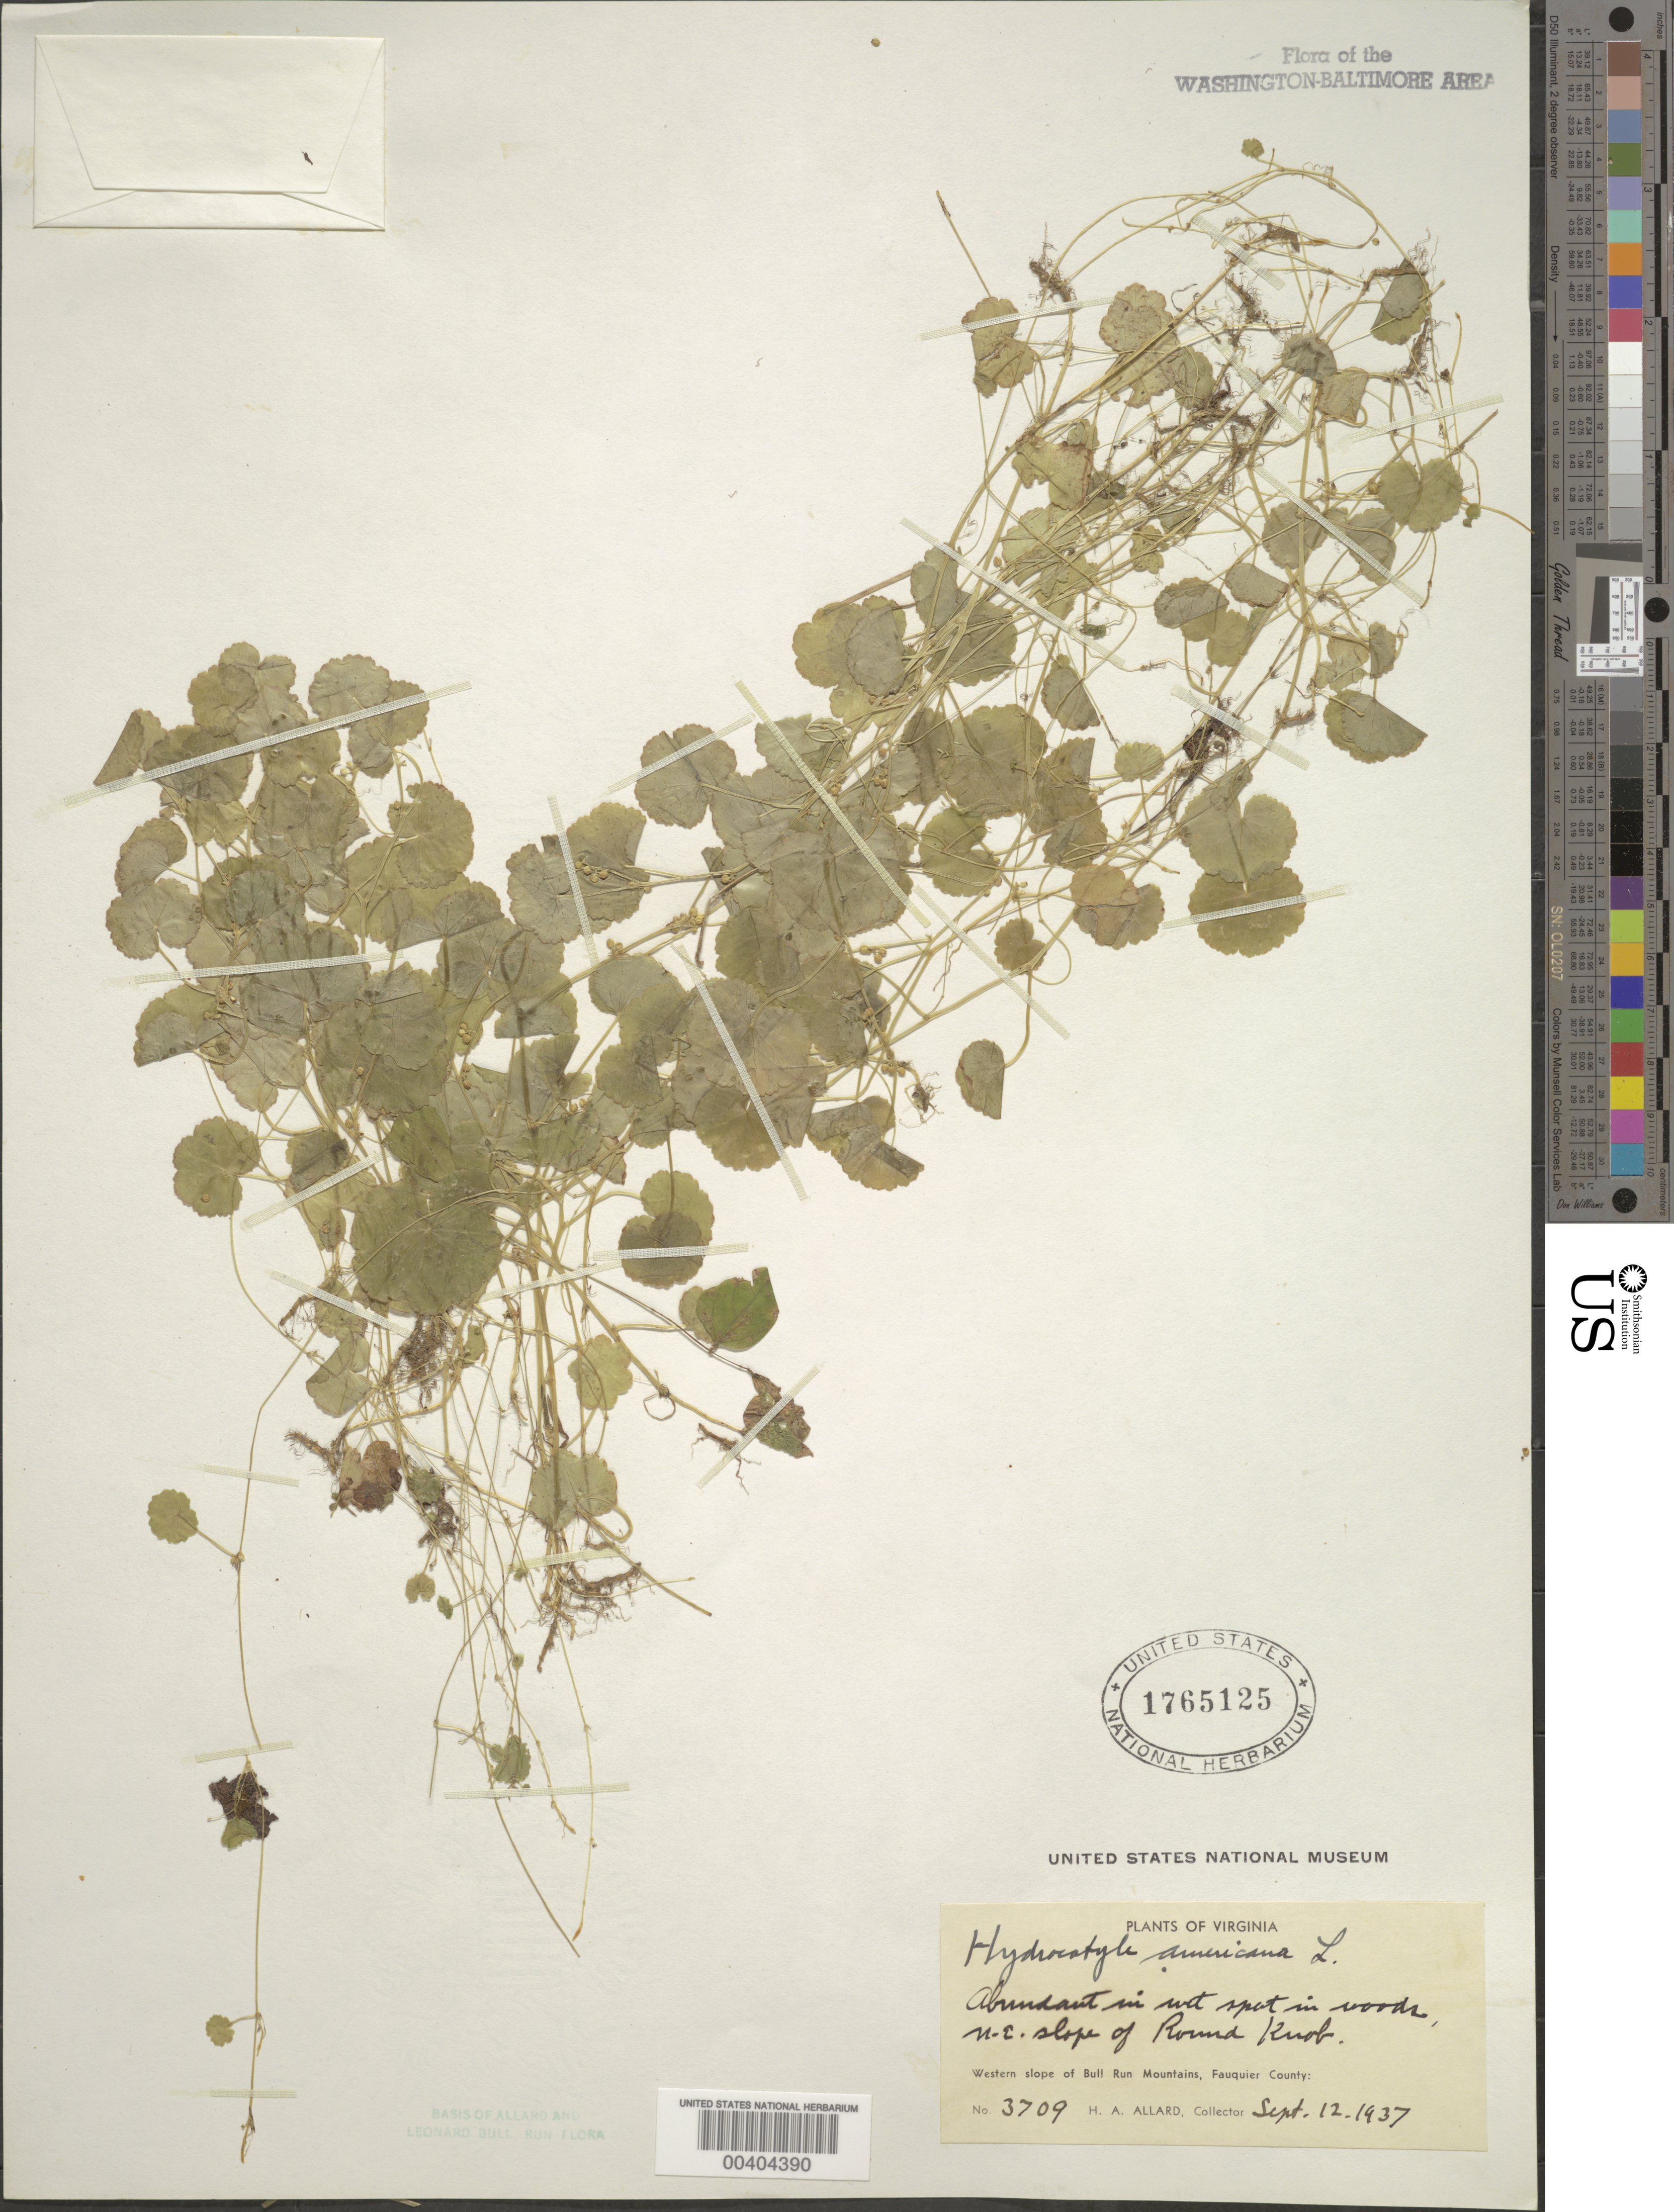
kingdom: Plantae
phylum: Tracheophyta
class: Magnoliopsida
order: Apiales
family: Araliaceae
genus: Hydrocotyle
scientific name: Hydrocotyle americana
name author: L.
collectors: H. A. Allard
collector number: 3709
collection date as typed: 12 Sep 1937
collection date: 1937-09-12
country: United States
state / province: Virginia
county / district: Fauquier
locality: Round Knob western slope of Bull Run Mountains.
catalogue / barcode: US 1765125